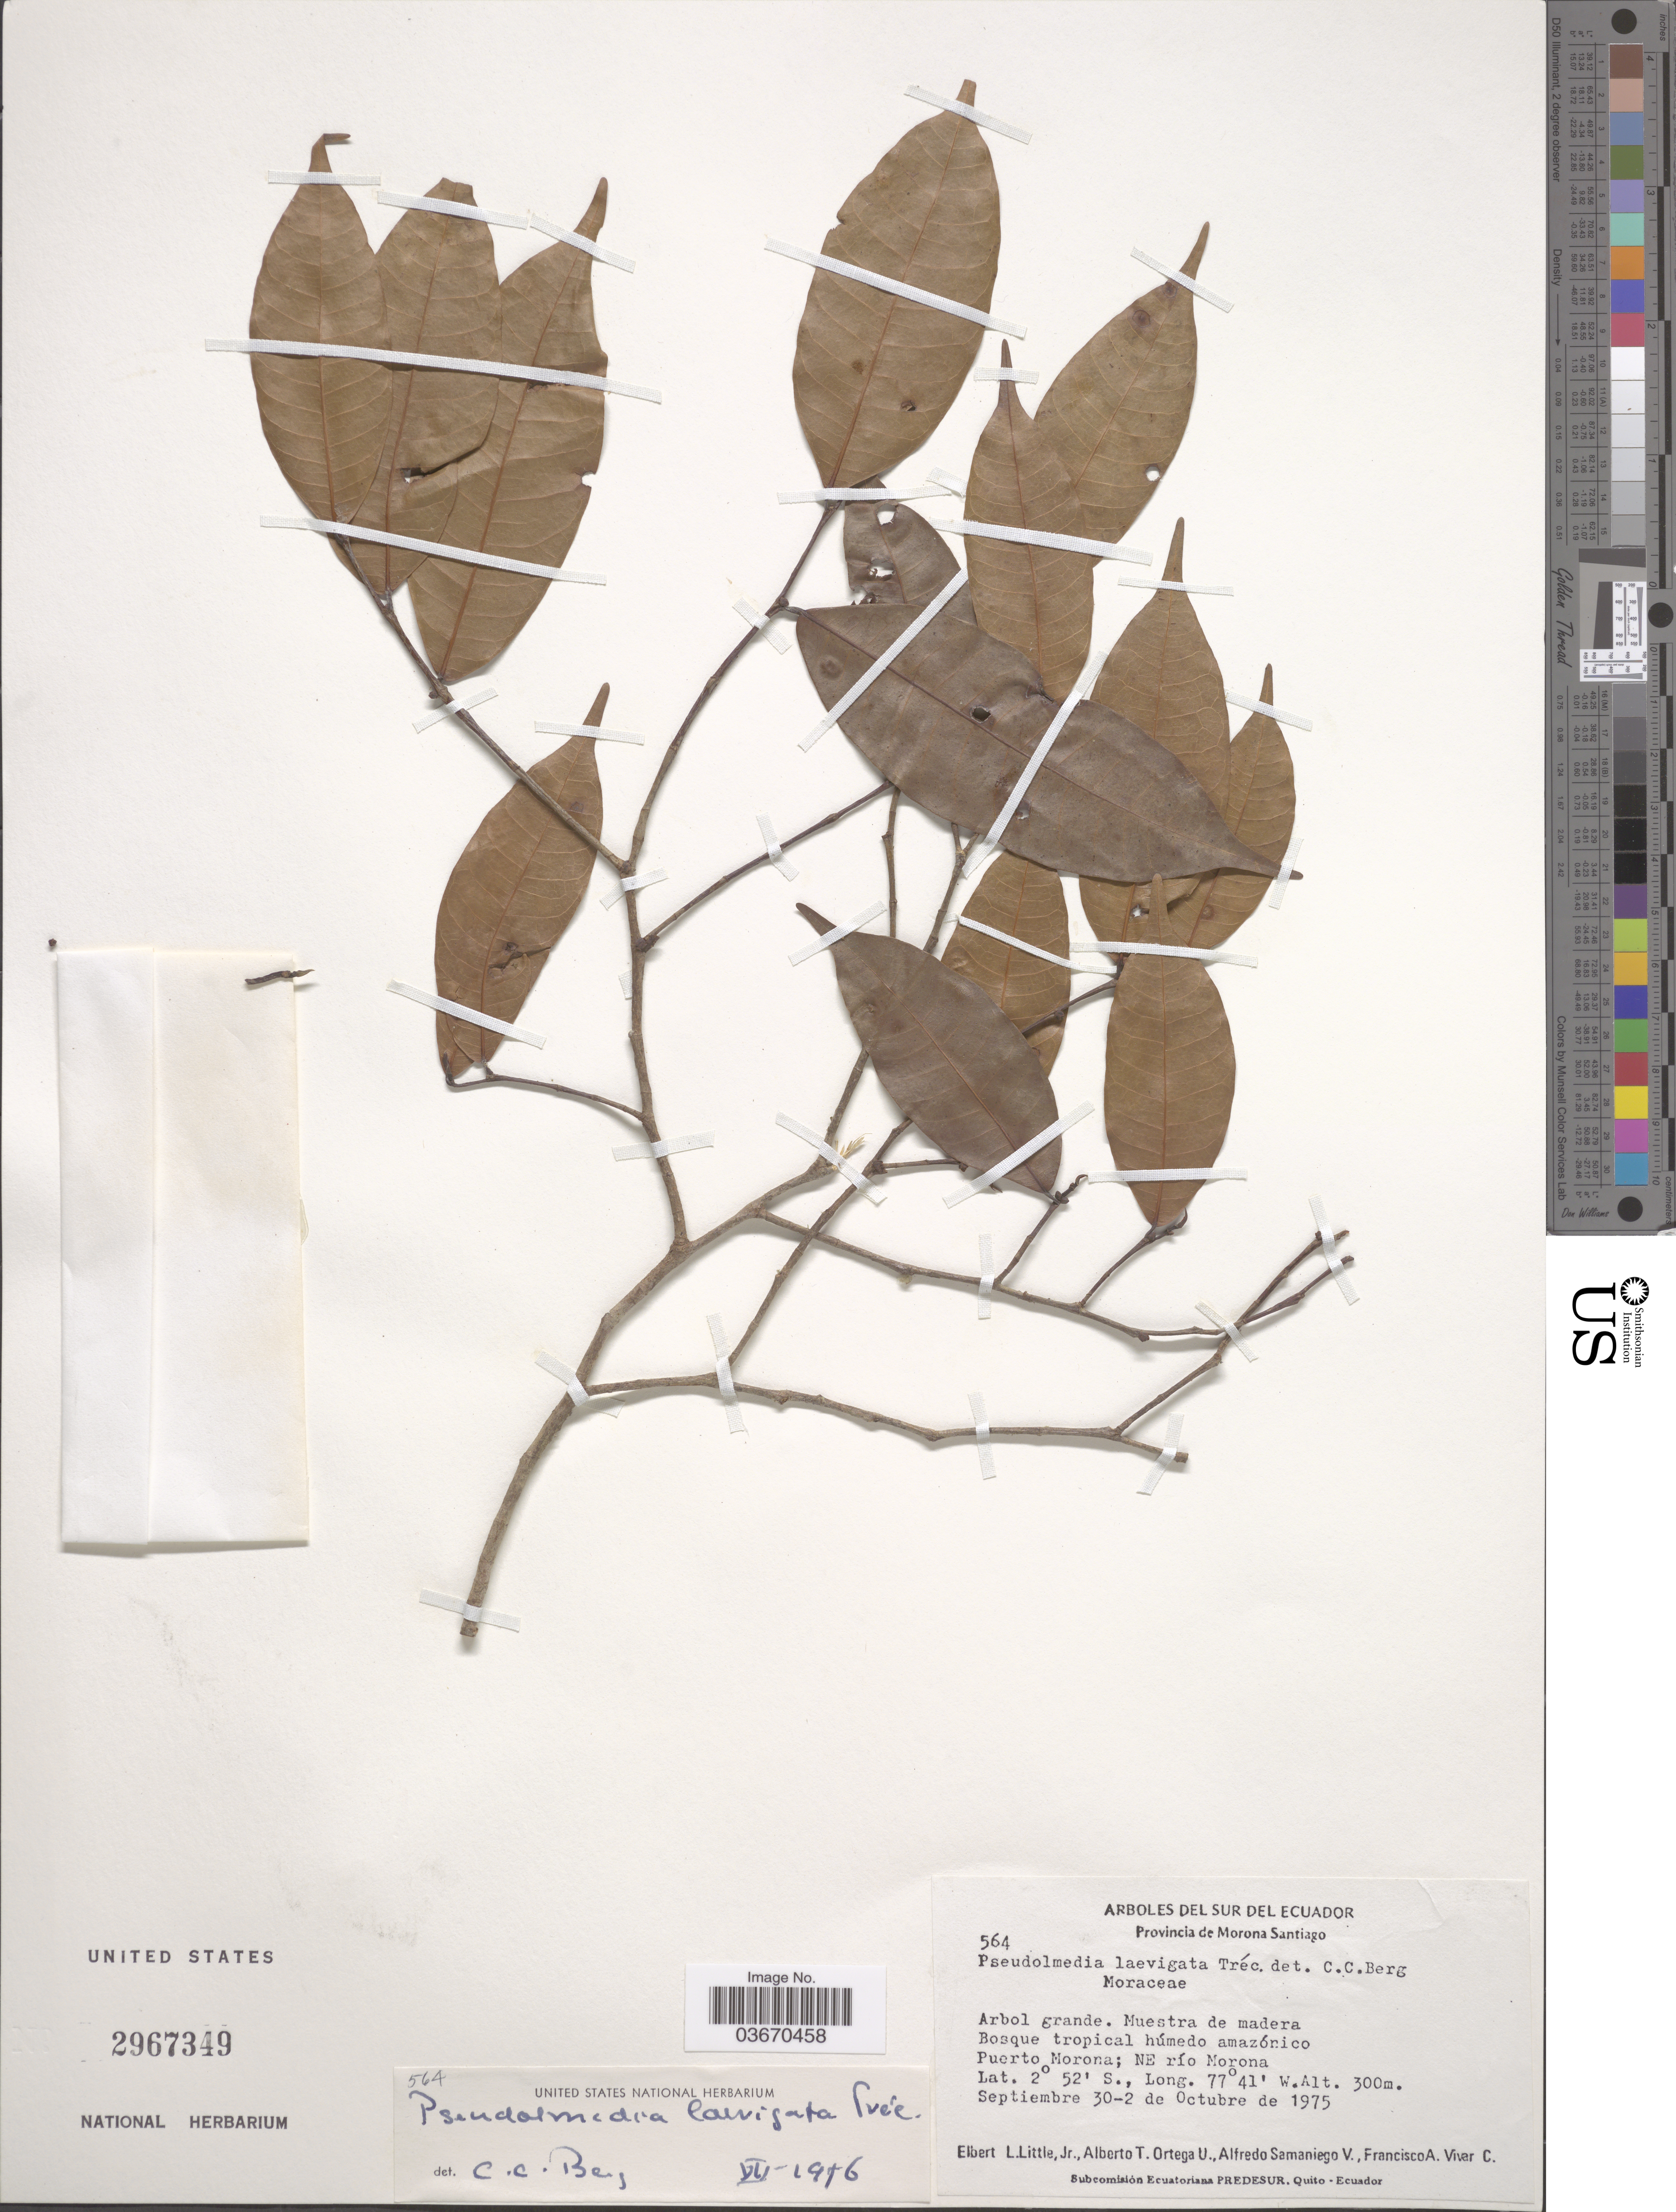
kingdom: Plantae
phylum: Tracheophyta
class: Magnoliopsida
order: Rosales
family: Moraceae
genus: Pseudolmedia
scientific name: Pseudolmedia laevigata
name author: Trécul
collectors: E. L. Little, A. T. Ortega U., A. V. Samaniego & F. A. Vivar C.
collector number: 564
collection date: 1975-09-30/1975-10-02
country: Ecuador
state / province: Morona-Santiago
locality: Sur del Ecuador. Puerto Morona; NE río Morona.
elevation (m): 300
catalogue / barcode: US 2967349